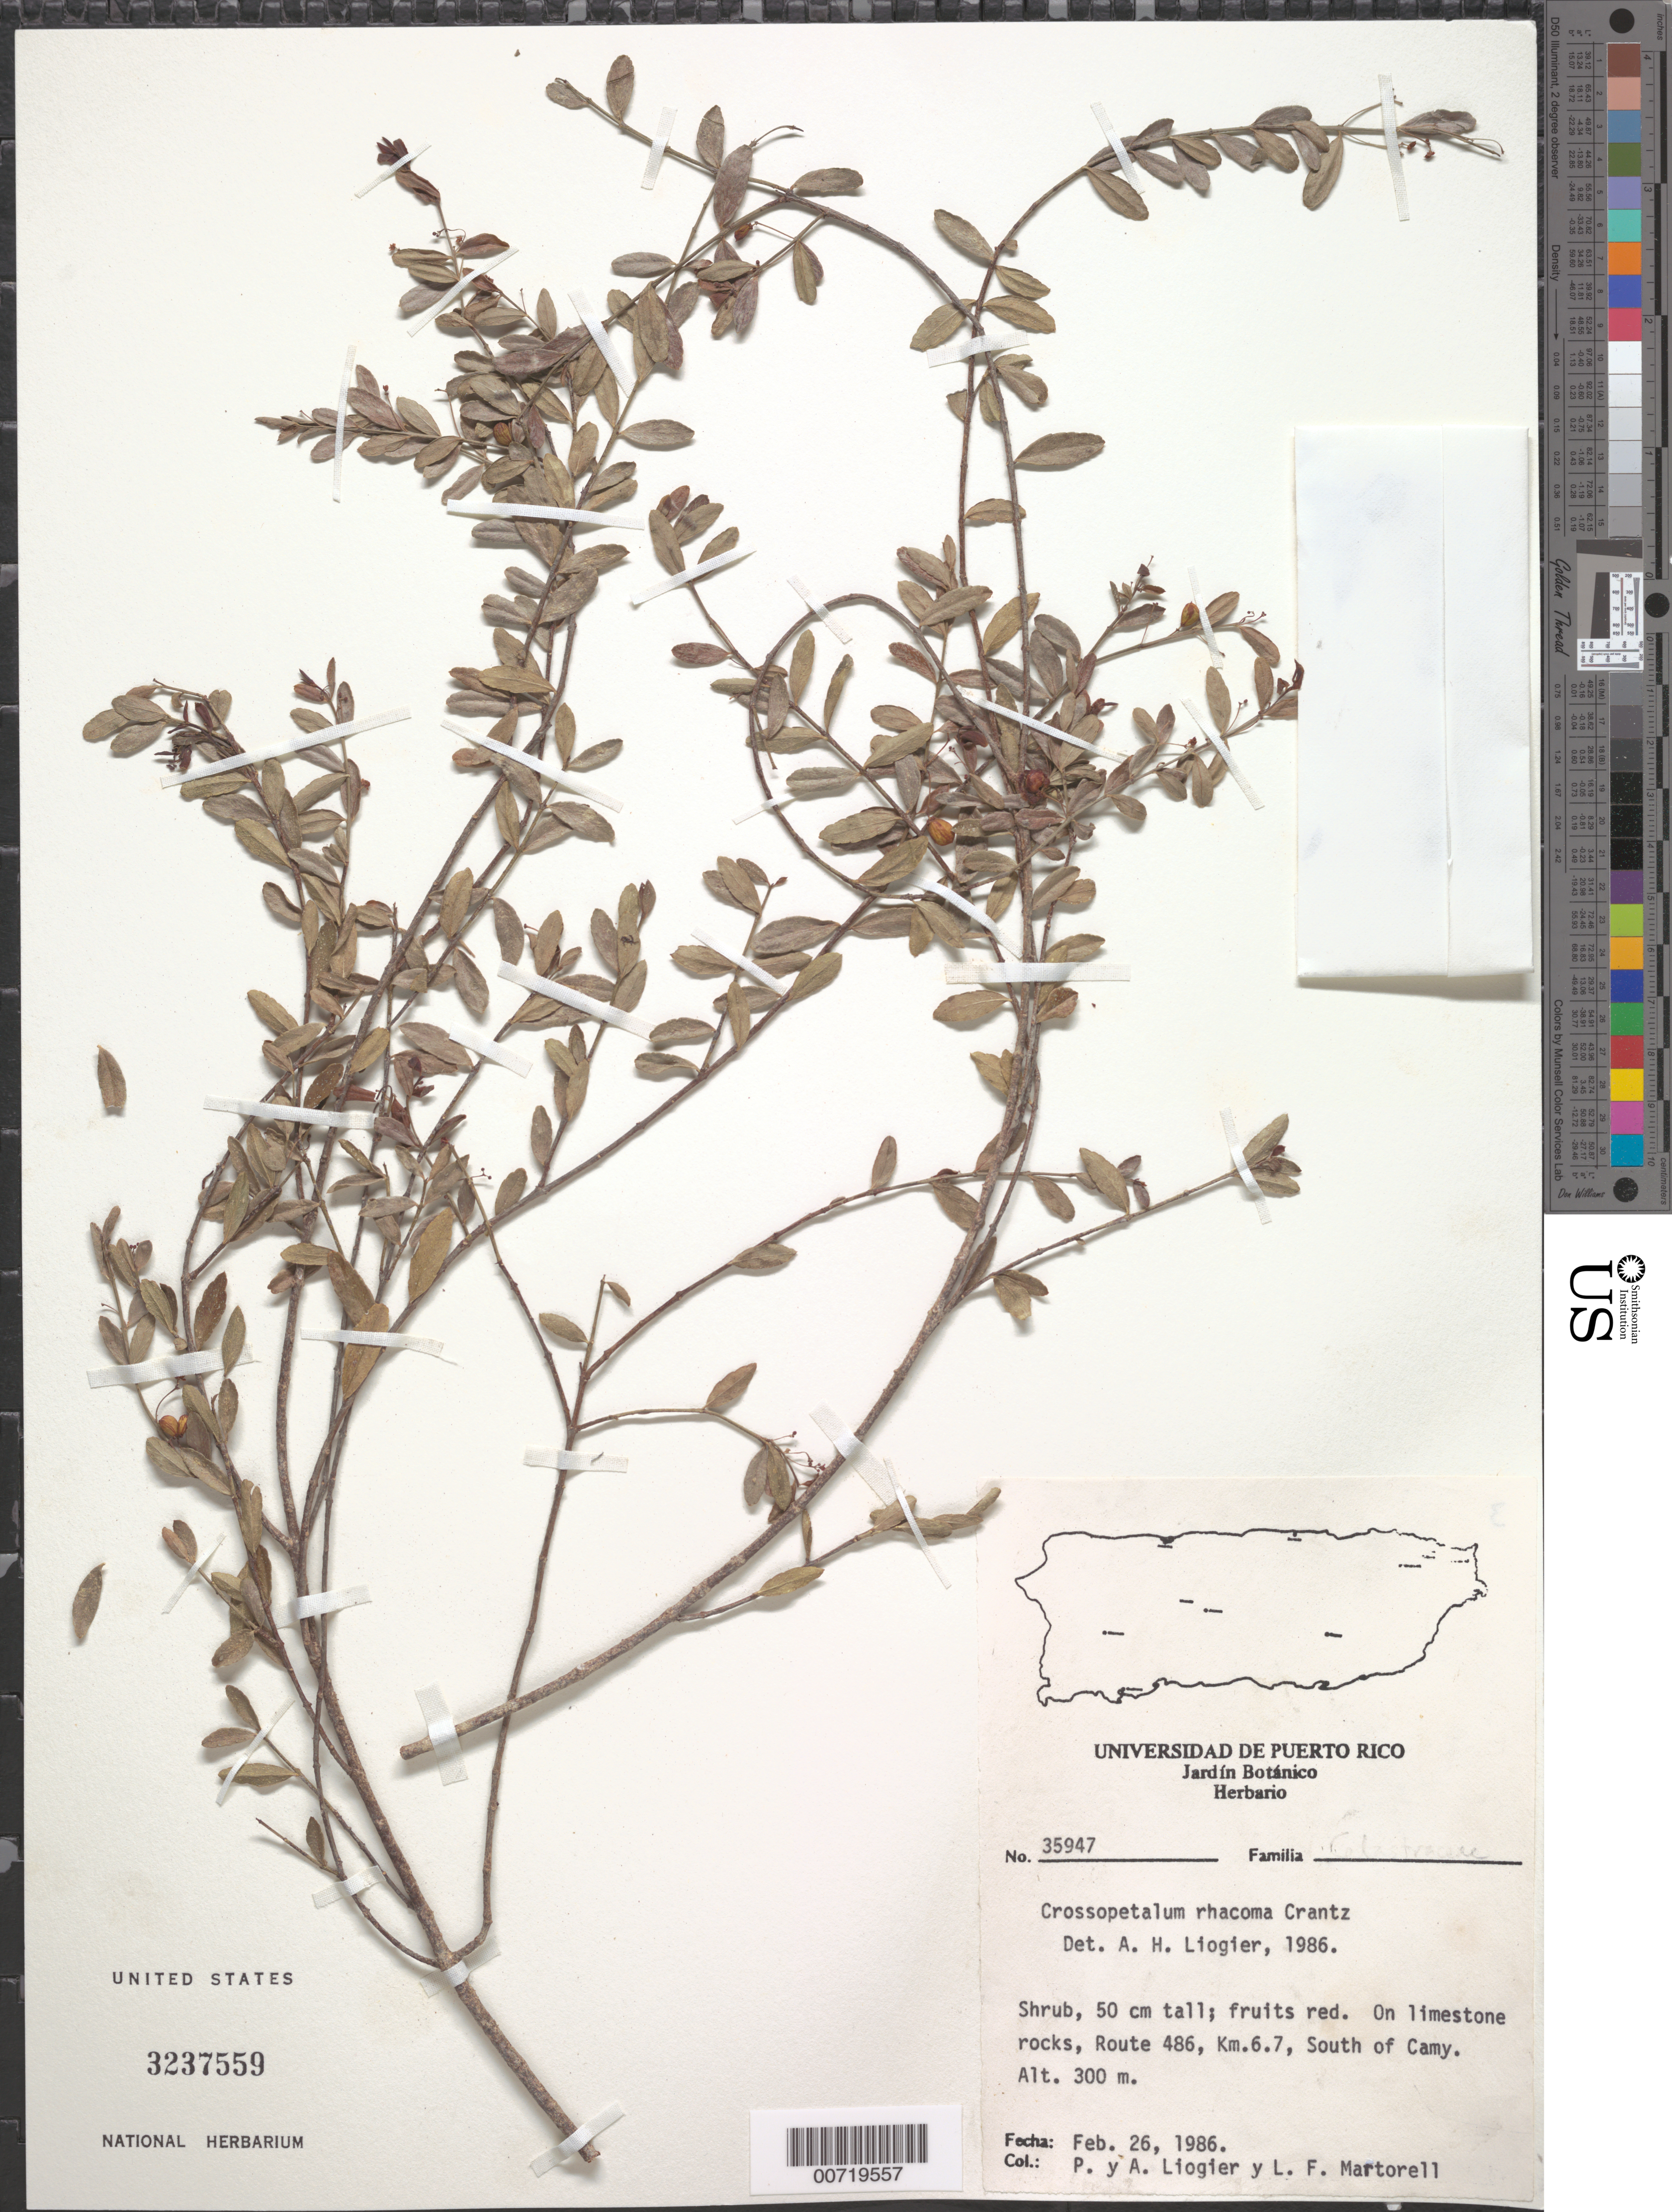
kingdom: Plantae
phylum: Tracheophyta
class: Magnoliopsida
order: Celastrales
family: Celastraceae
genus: Crossopetalum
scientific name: Crossopetalum rhacoma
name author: Crantz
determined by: Liogier, Alain H.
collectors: A. H. Liogier, M. P. Liogier & L. Martorell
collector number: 35947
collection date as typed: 26 Feb 1986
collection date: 1986-02-26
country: Puerto Rico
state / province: Camuy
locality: Camuy, S of; rte 486, km 6.7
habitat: Limestone rocks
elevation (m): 300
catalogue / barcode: US 3237559